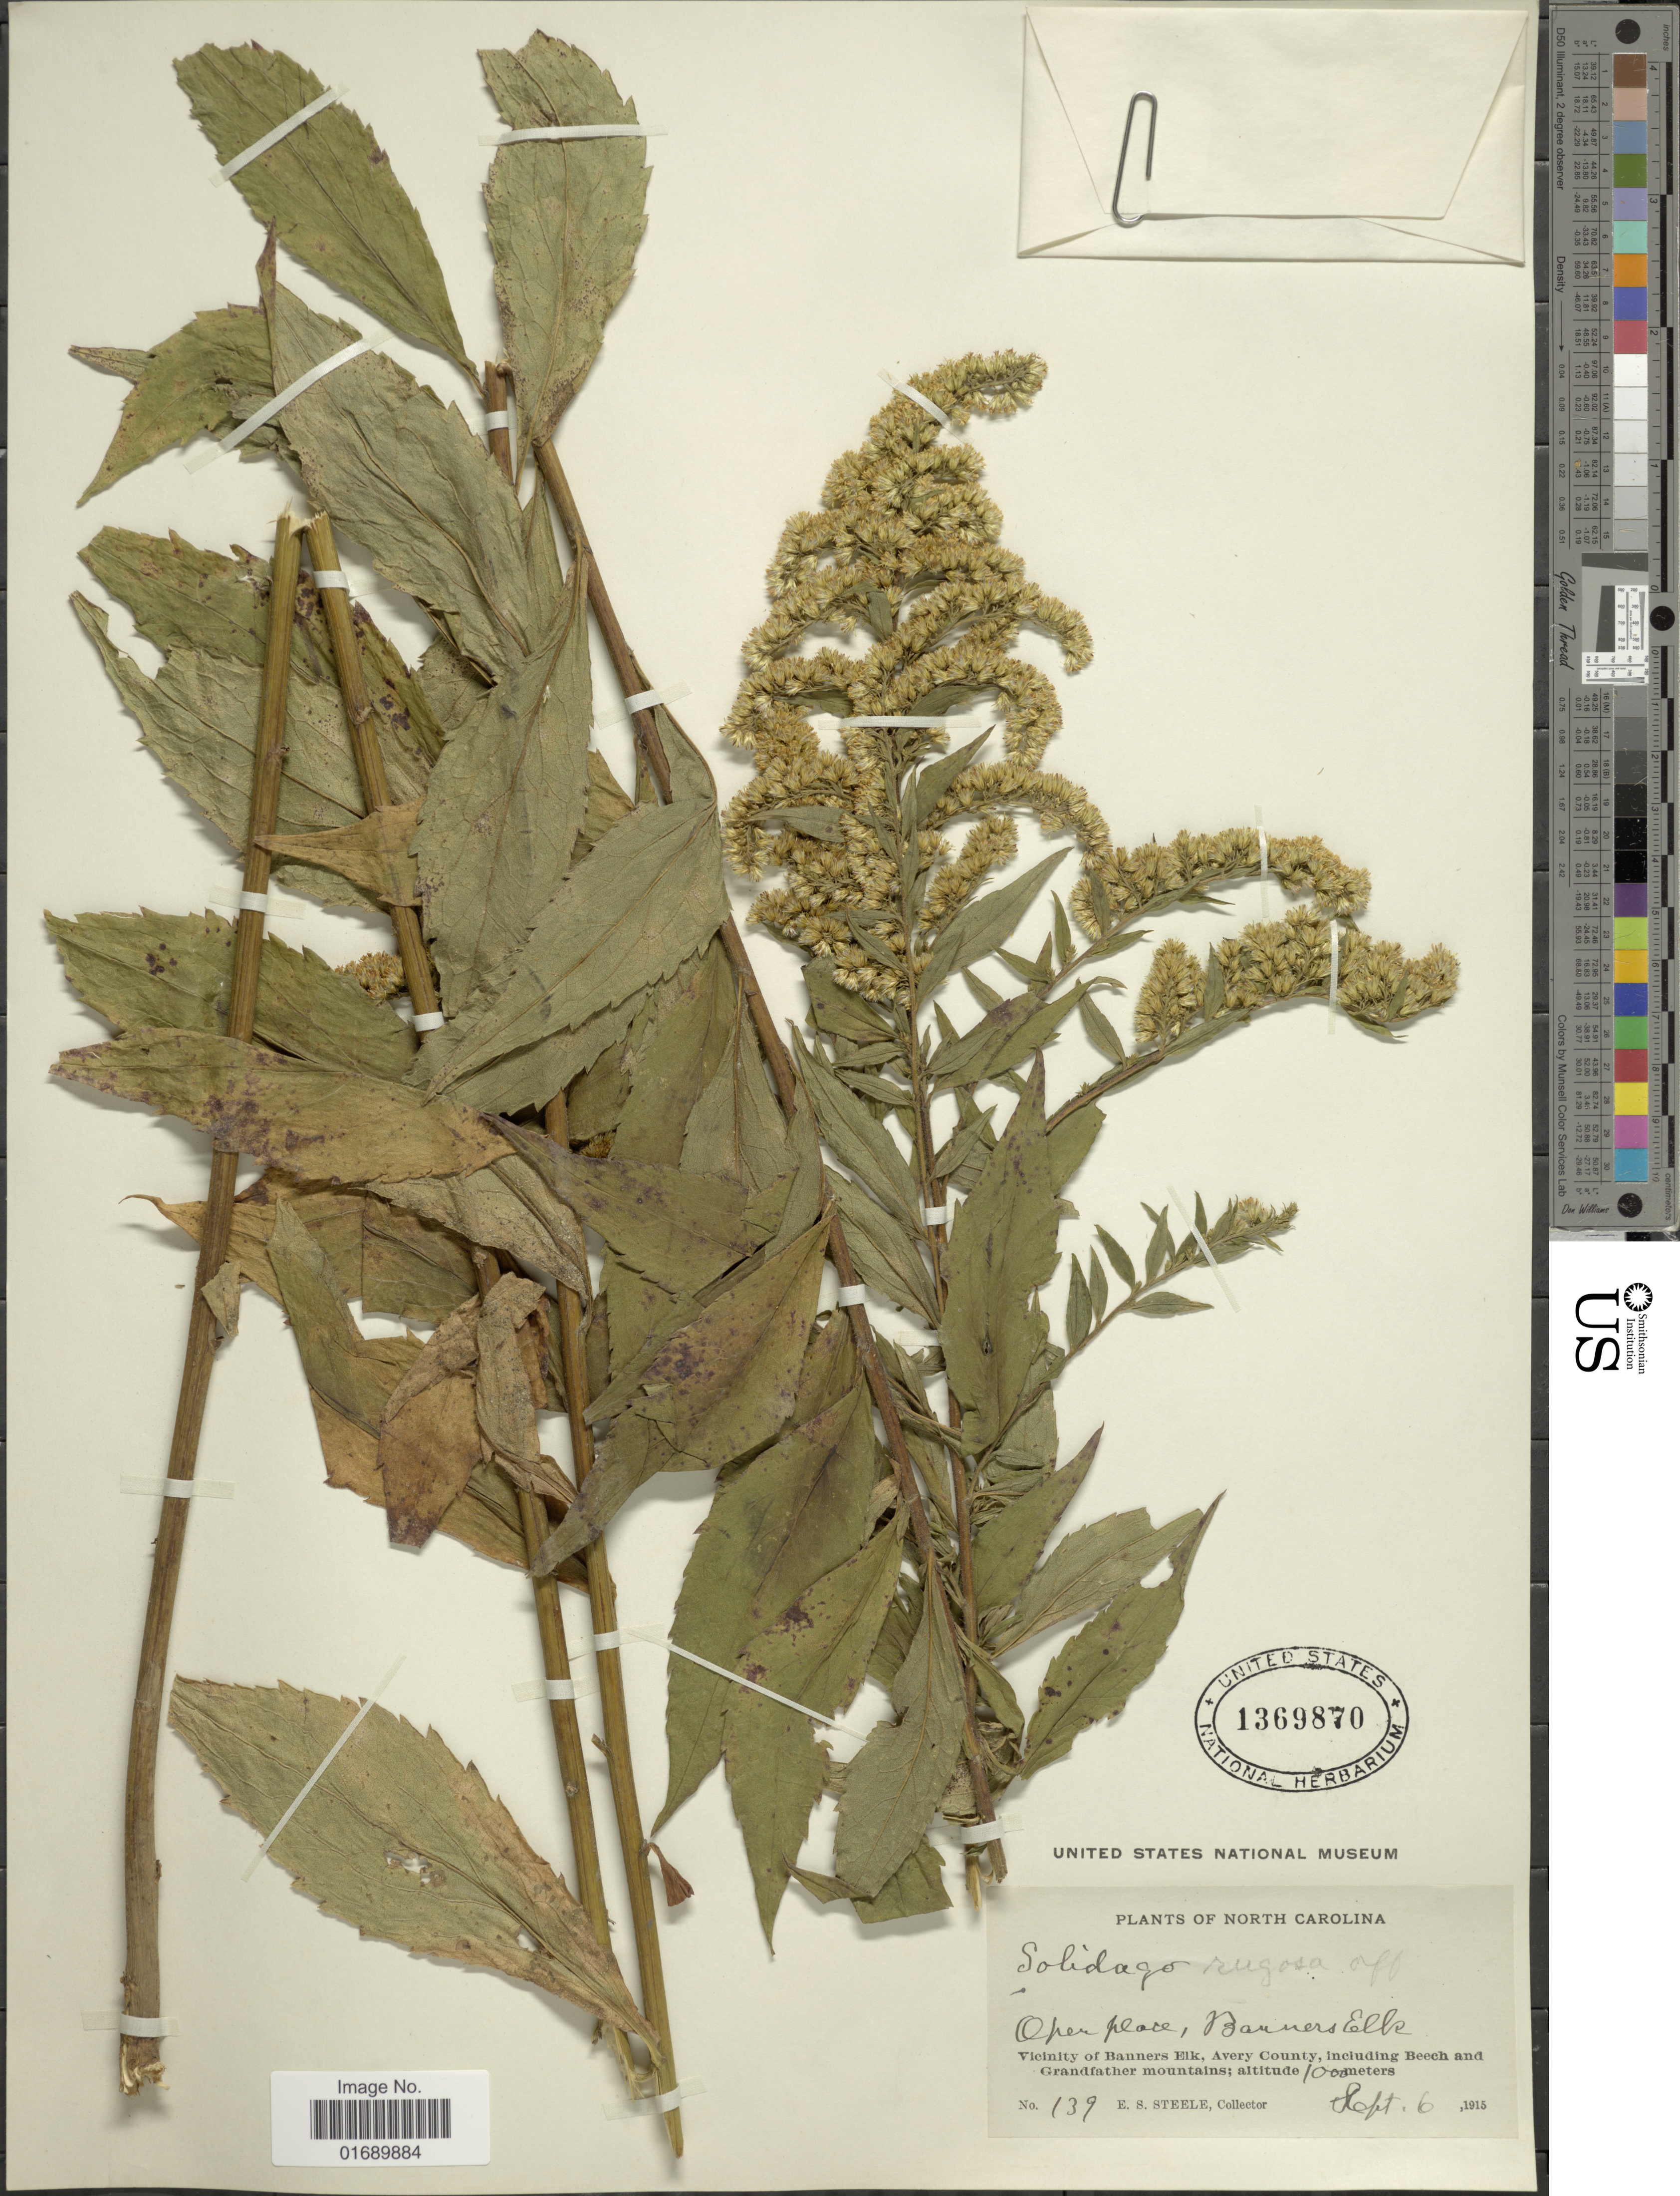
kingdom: Plantae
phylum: Tracheophyta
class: Magnoliopsida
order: Asterales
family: Asteraceae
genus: Solidago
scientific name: Solidago rugosa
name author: Mill.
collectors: E. Steele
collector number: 139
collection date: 1915-09-06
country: United States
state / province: North Carolina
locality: Open place, Banners Elk, Vicinity of Banners Elk, Avery County, including Beech and Grandfather mountains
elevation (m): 1000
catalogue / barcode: US 1369870